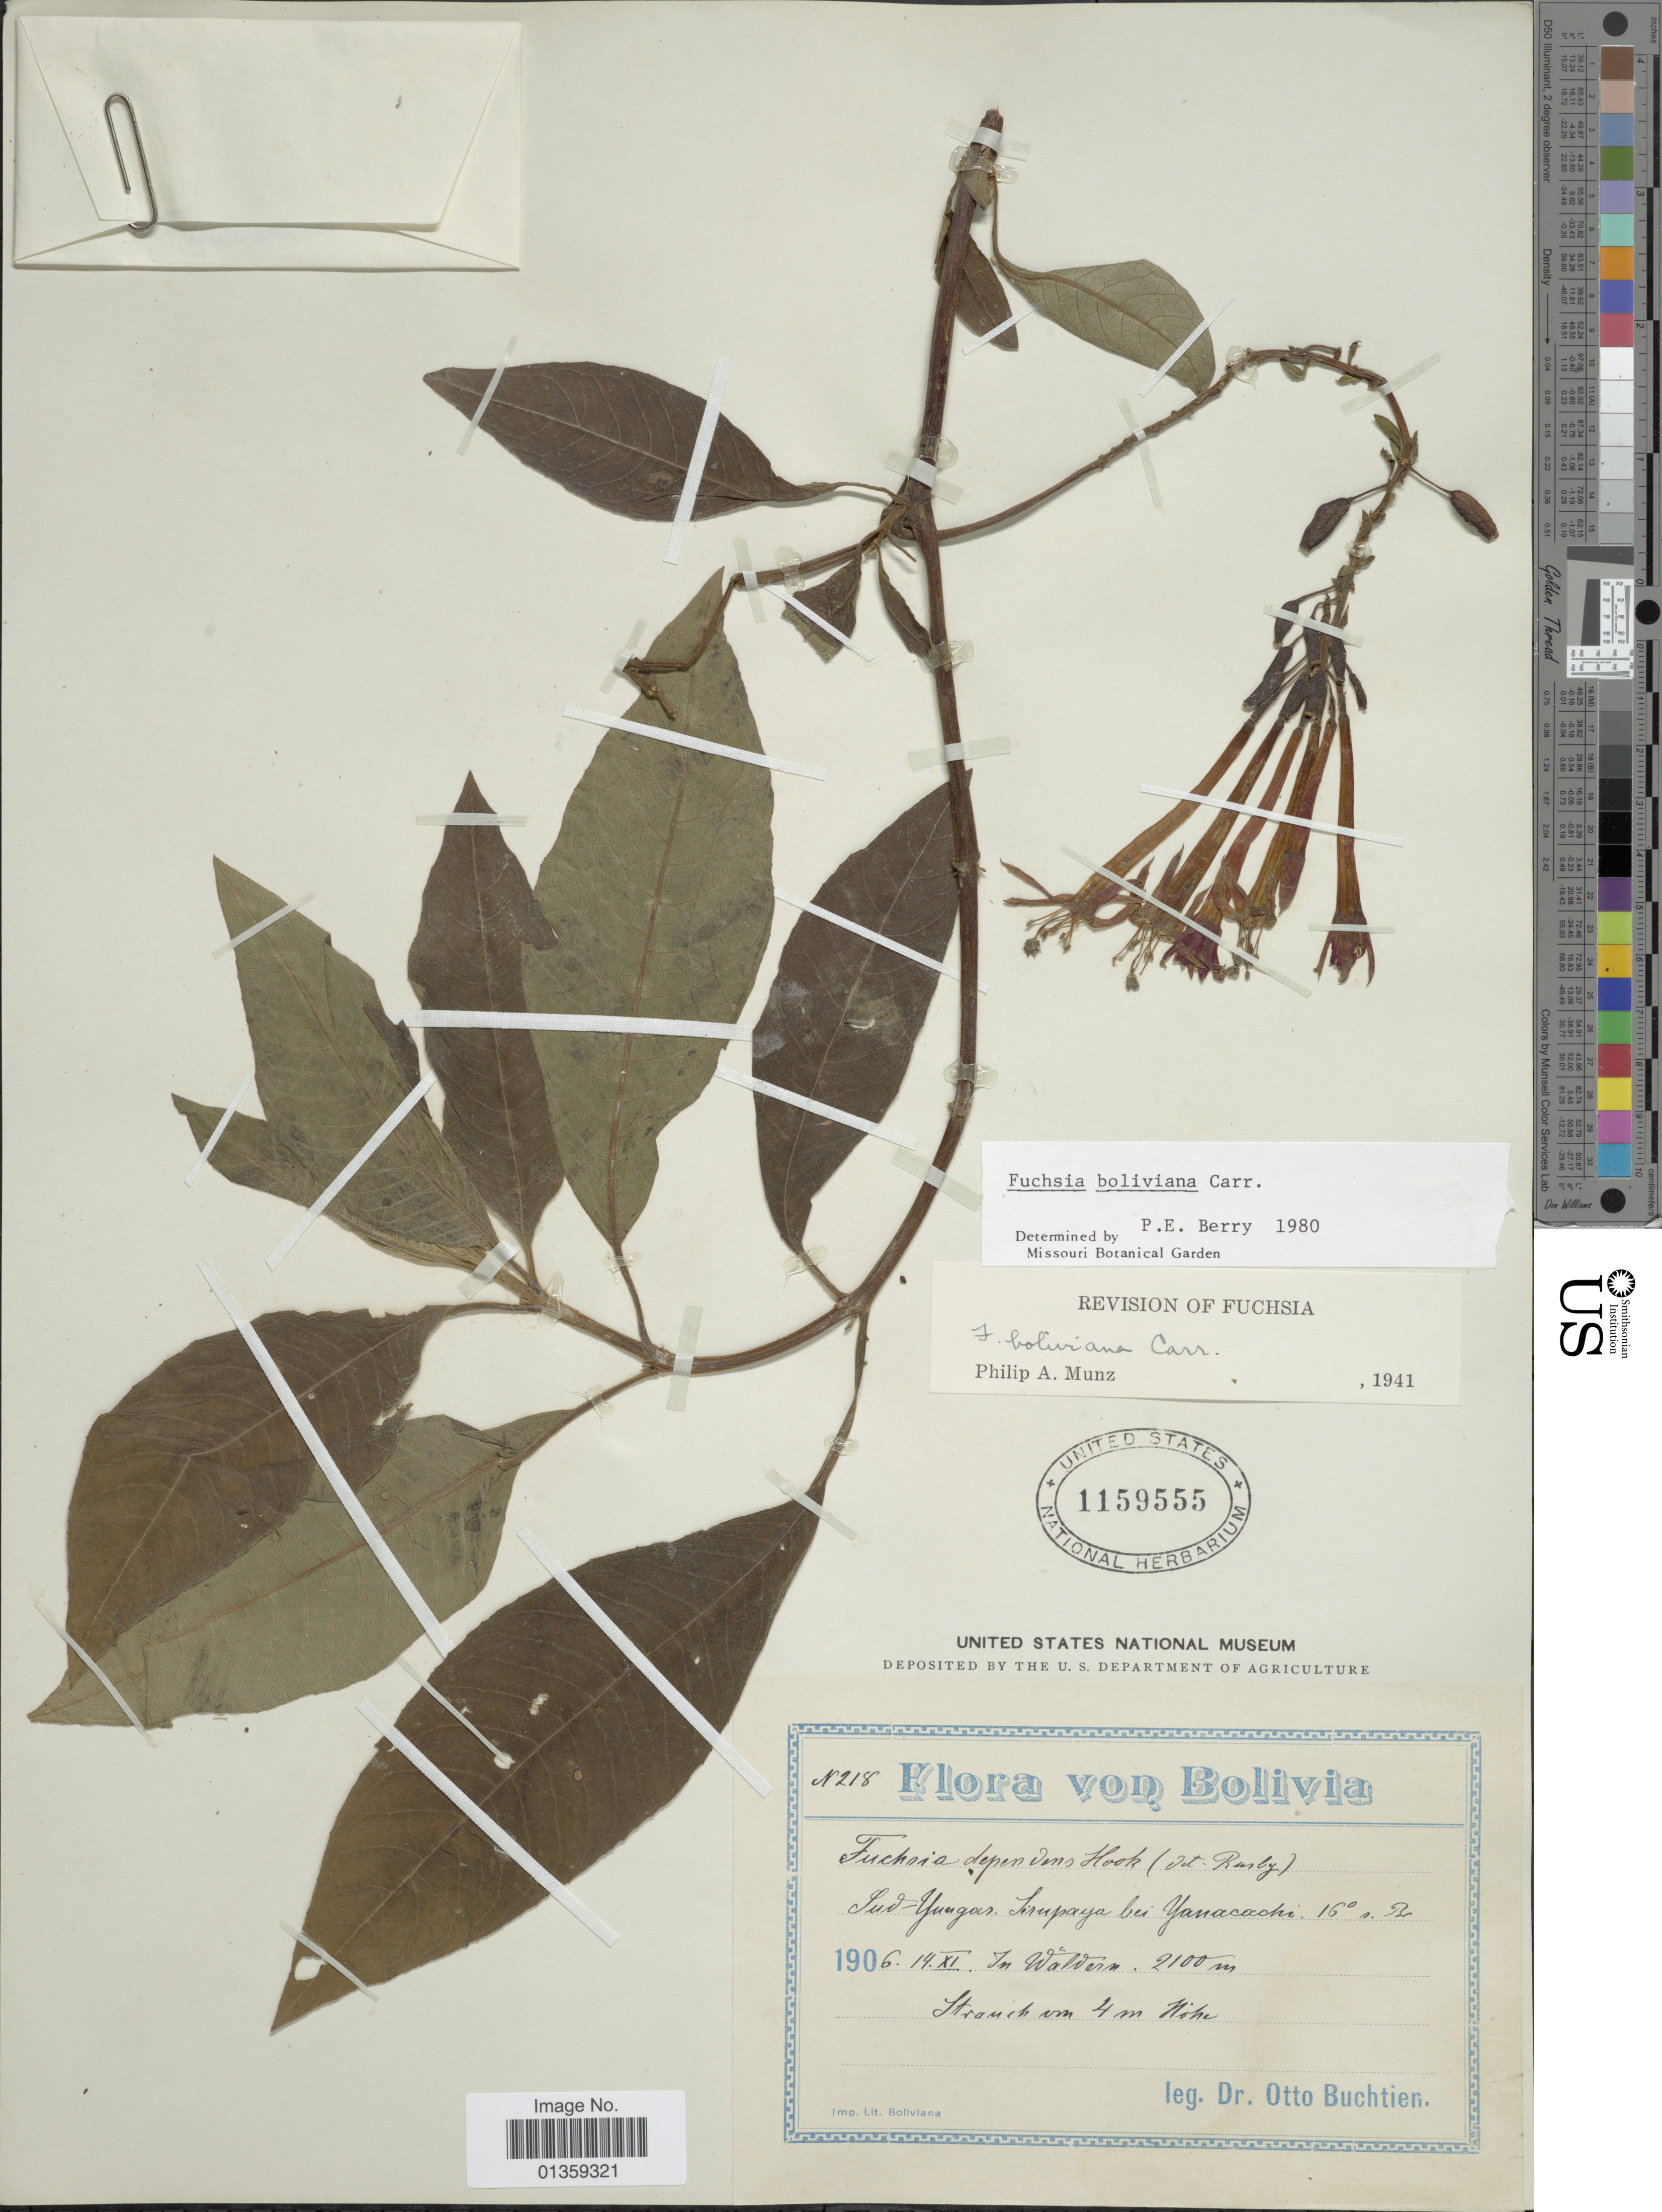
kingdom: Plantae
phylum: Tracheophyta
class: Magnoliopsida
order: Myrtales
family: Onagraceae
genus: Fuchsia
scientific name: Fuchsia boliviana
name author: Carrière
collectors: O. Buchtien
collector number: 218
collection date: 1906-11-14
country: Bolivia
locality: In Waldern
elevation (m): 2100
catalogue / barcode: US 1159555